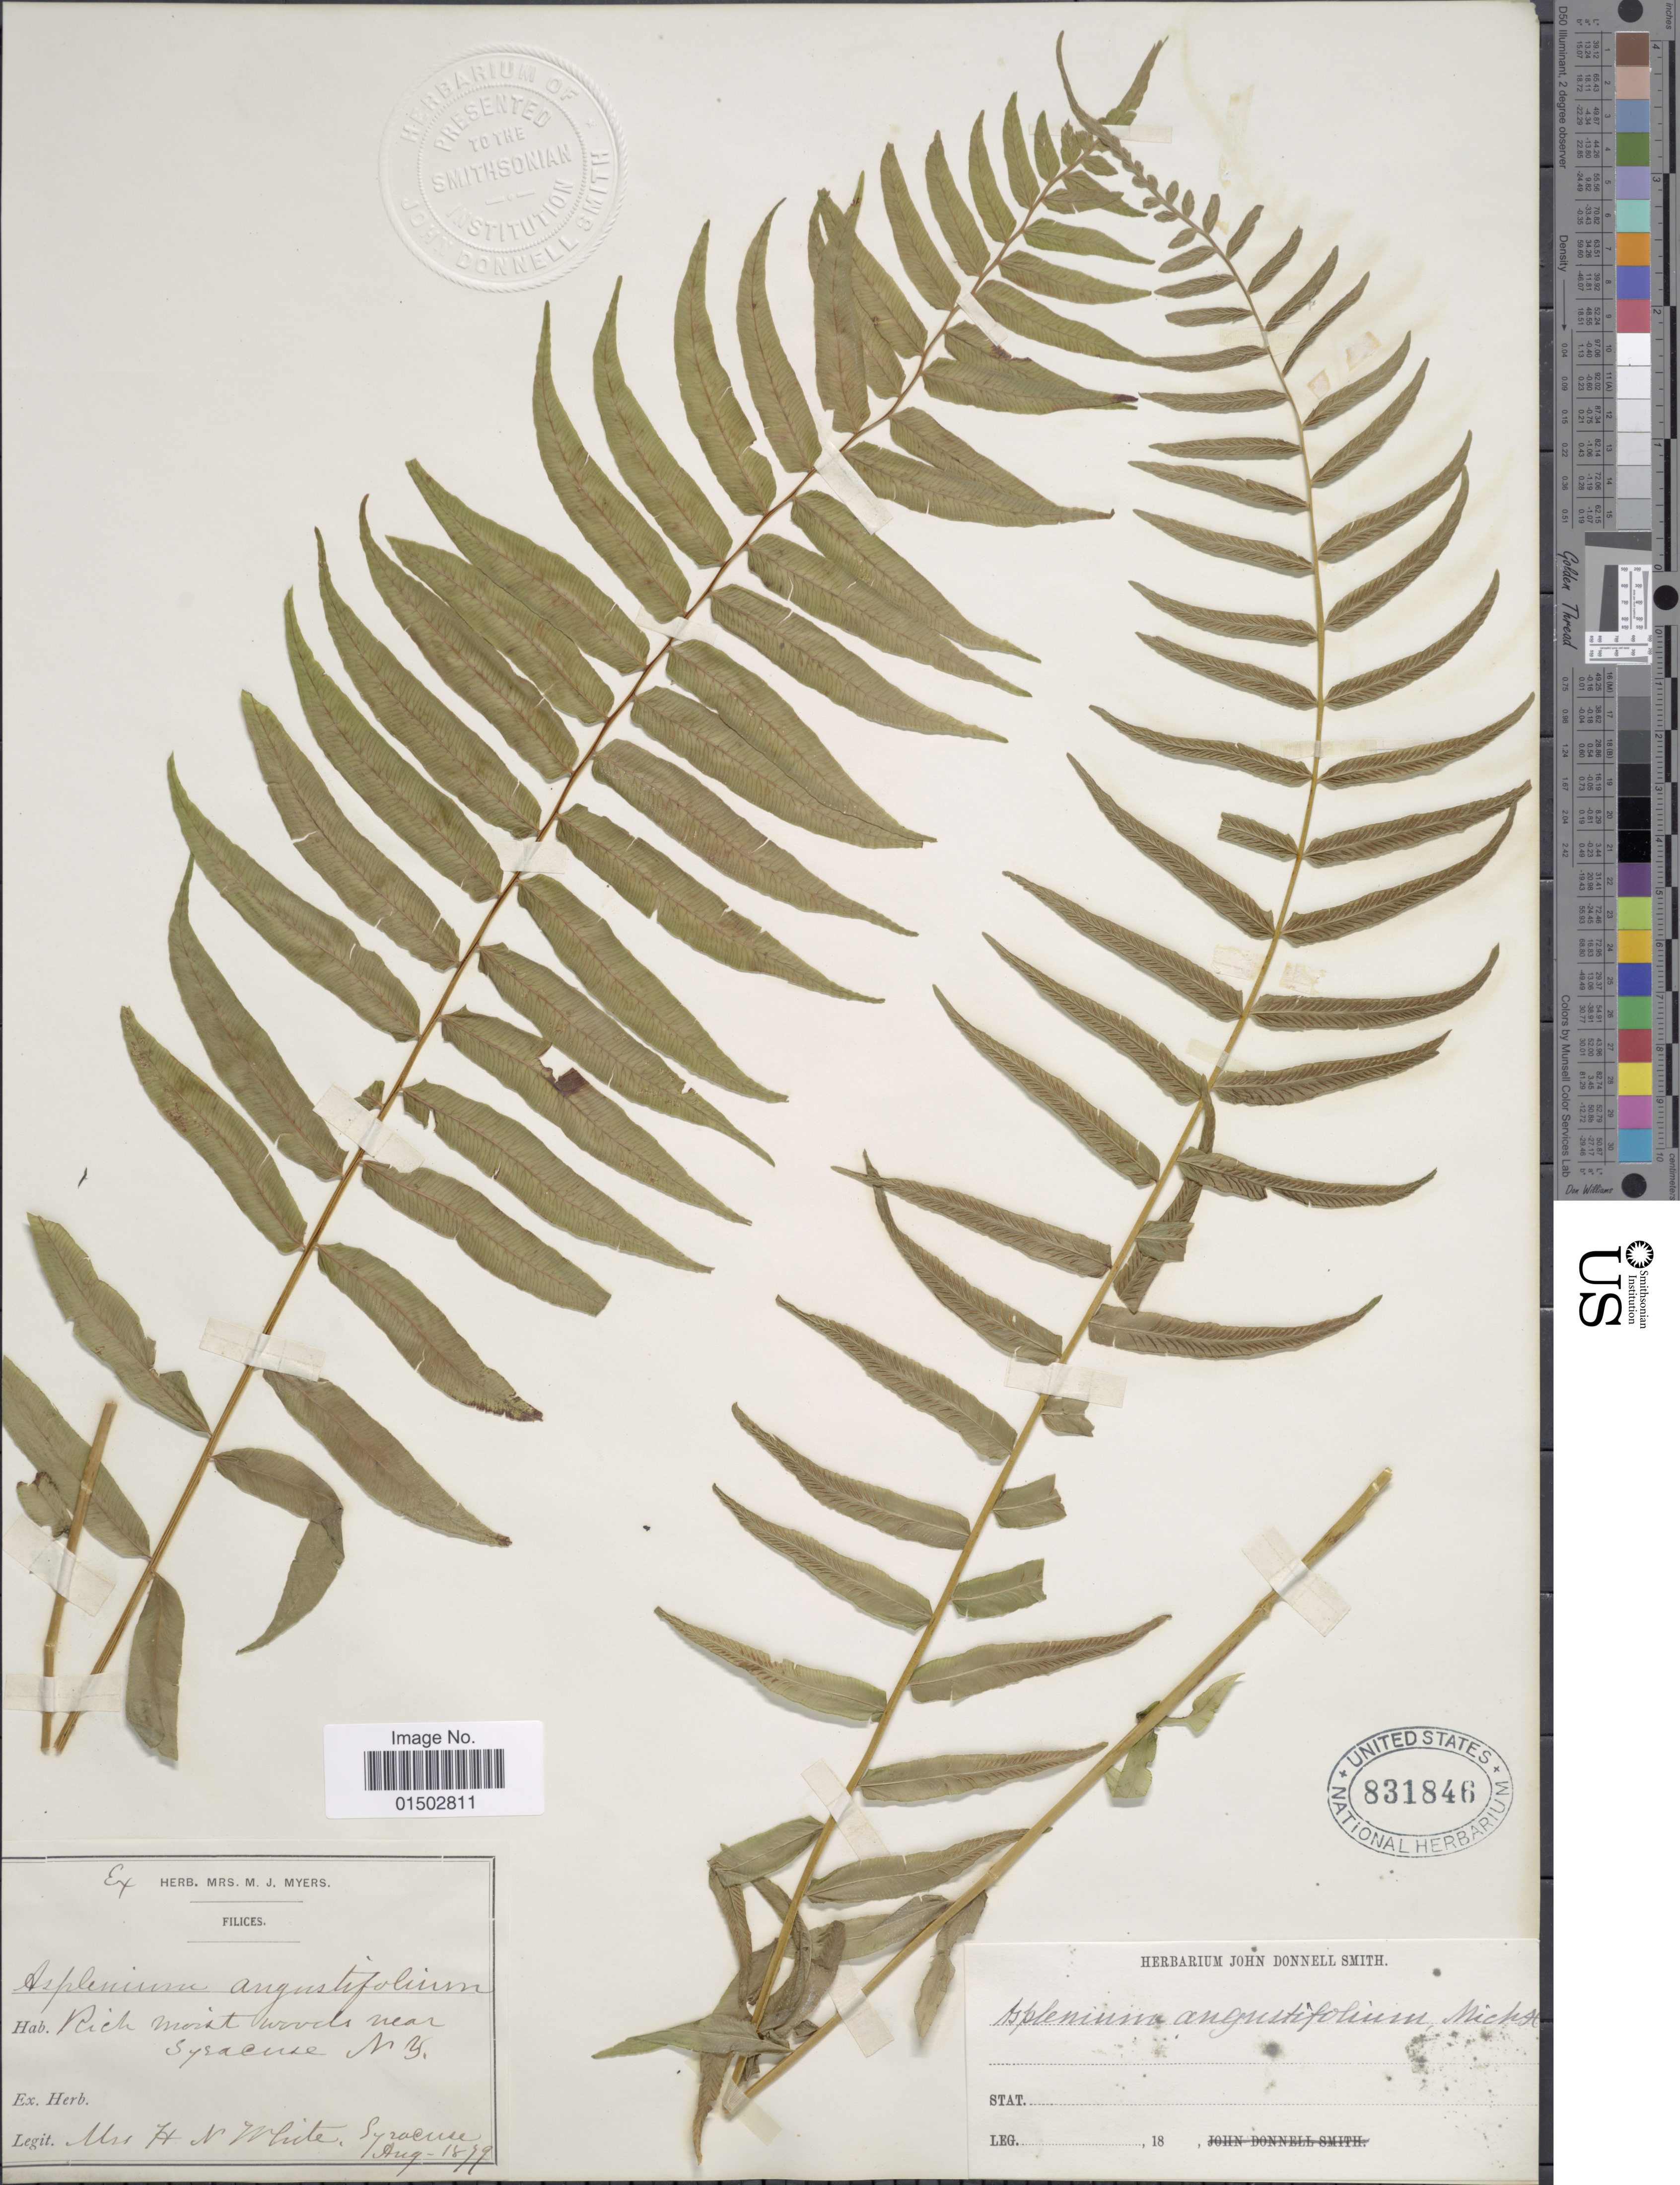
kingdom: Plantae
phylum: Tracheophyta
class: Polypodiopsida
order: Polypodiales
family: Diplaziopsidaceae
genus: Homalosorus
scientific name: Homalosorus pycnocarpos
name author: (Spreng.) Pic. Serm.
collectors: H. White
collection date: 1879-08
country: United States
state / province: New York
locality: Rich moist woods near Syracuse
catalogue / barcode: US 831846